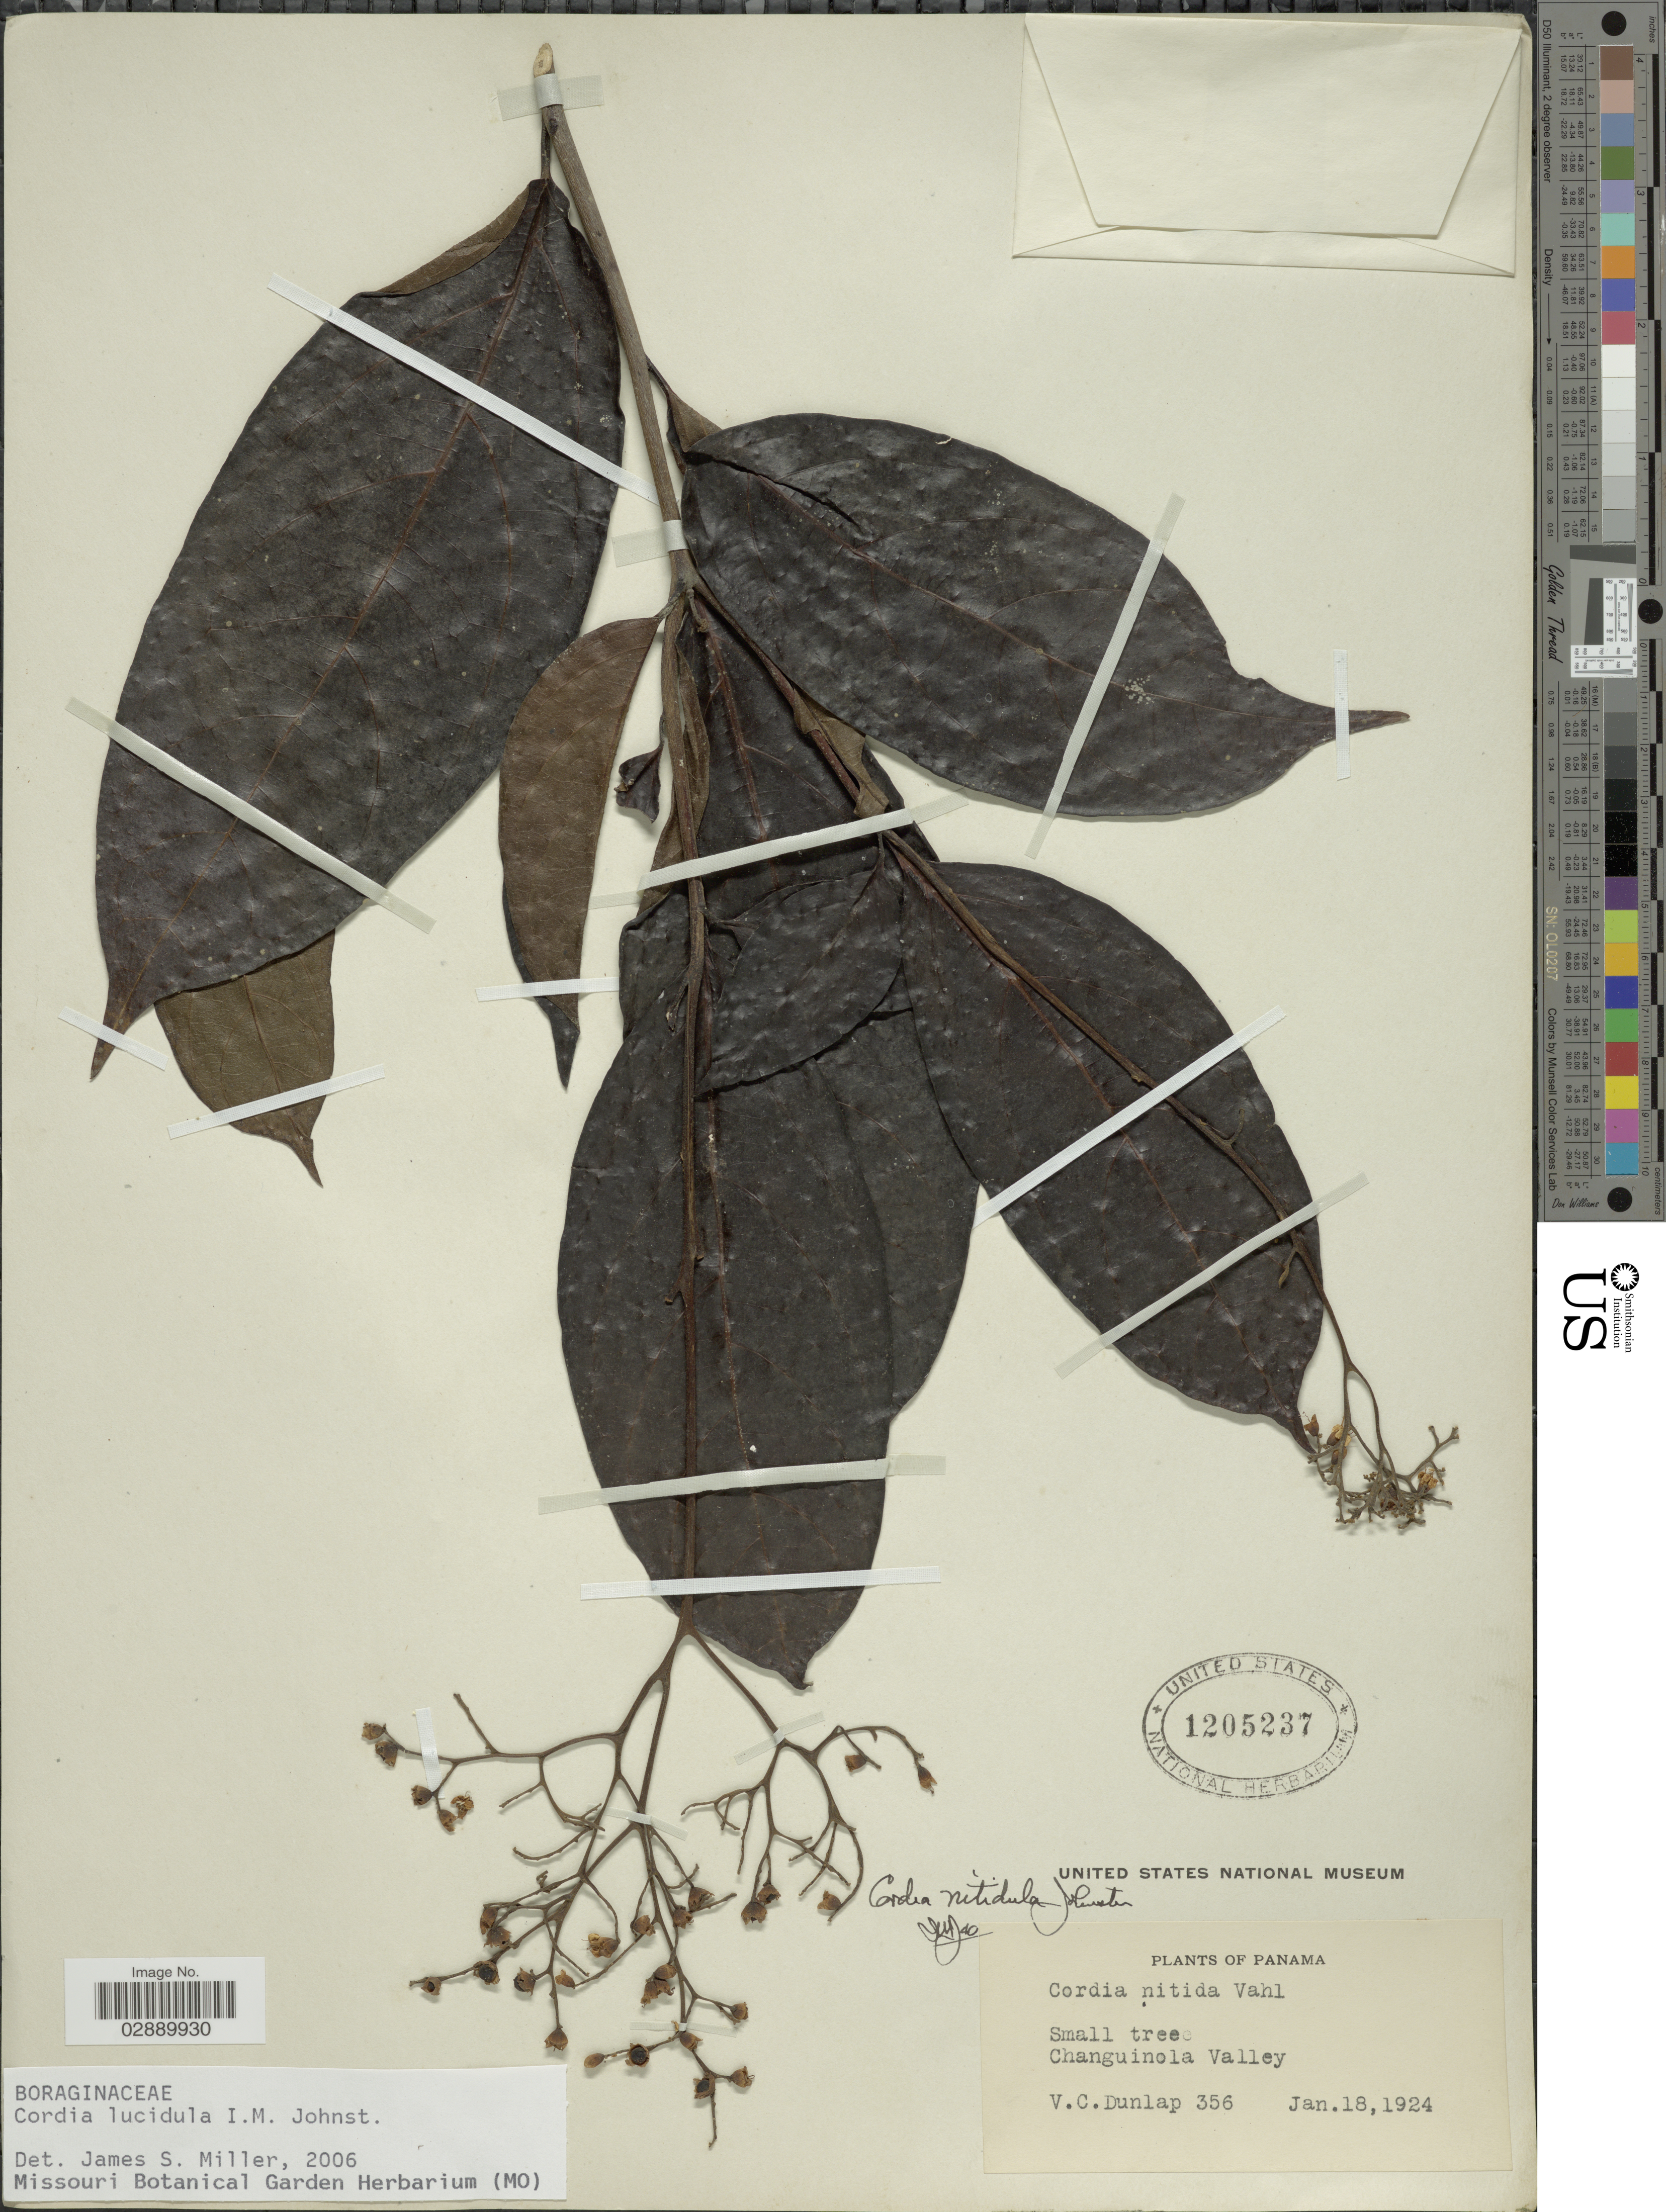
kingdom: Plantae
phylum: Tracheophyta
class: Magnoliopsida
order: Boraginales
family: Cordiaceae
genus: Cordia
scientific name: Cordia lucidula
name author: I.M. Johnst.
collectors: V. C. Dunlap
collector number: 356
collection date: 1924-01-18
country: Panama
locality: Changuinola Valley.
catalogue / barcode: US 1205237